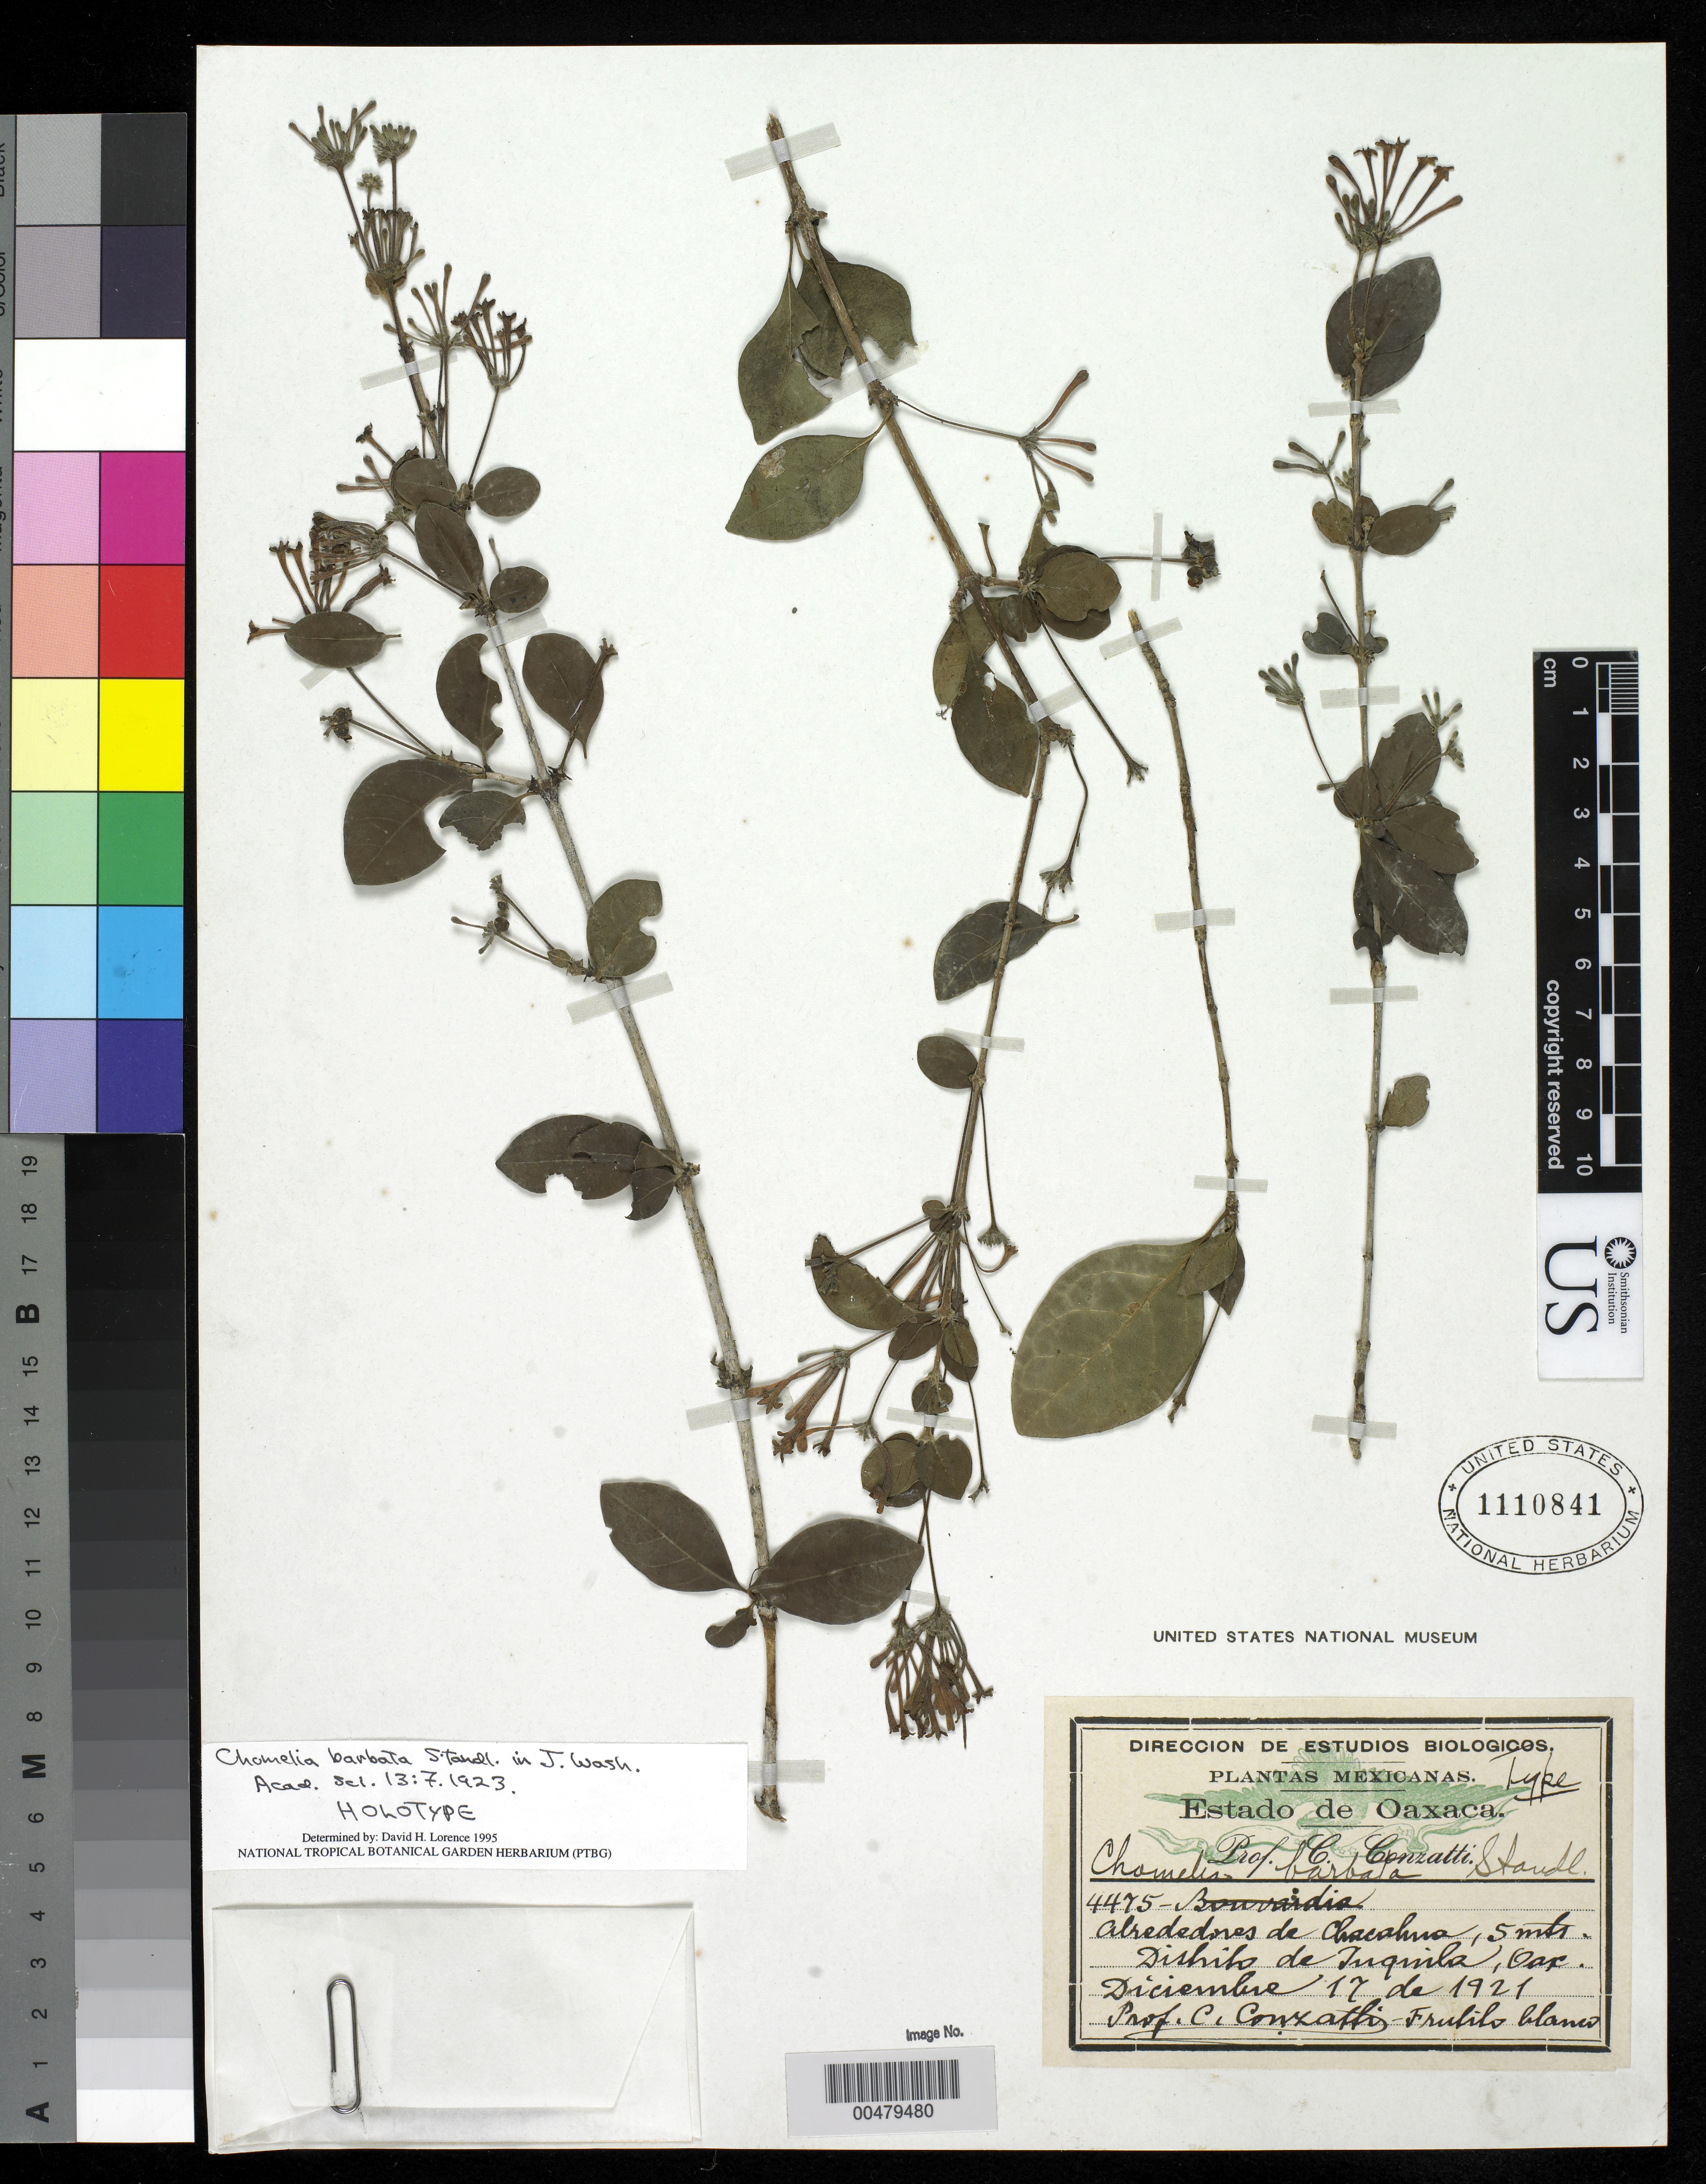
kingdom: Plantae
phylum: Tracheophyta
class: Magnoliopsida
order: Gentianales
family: Rubiaceae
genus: Chomelia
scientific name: Chomelia barbata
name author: Standl.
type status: Holotype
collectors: C. Conzatti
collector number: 4475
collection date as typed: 17 Dec 1921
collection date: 1921-12-17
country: Mexico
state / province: Oaxaca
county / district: Juguila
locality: Vicinity of Chacahua.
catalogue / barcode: US 1110841